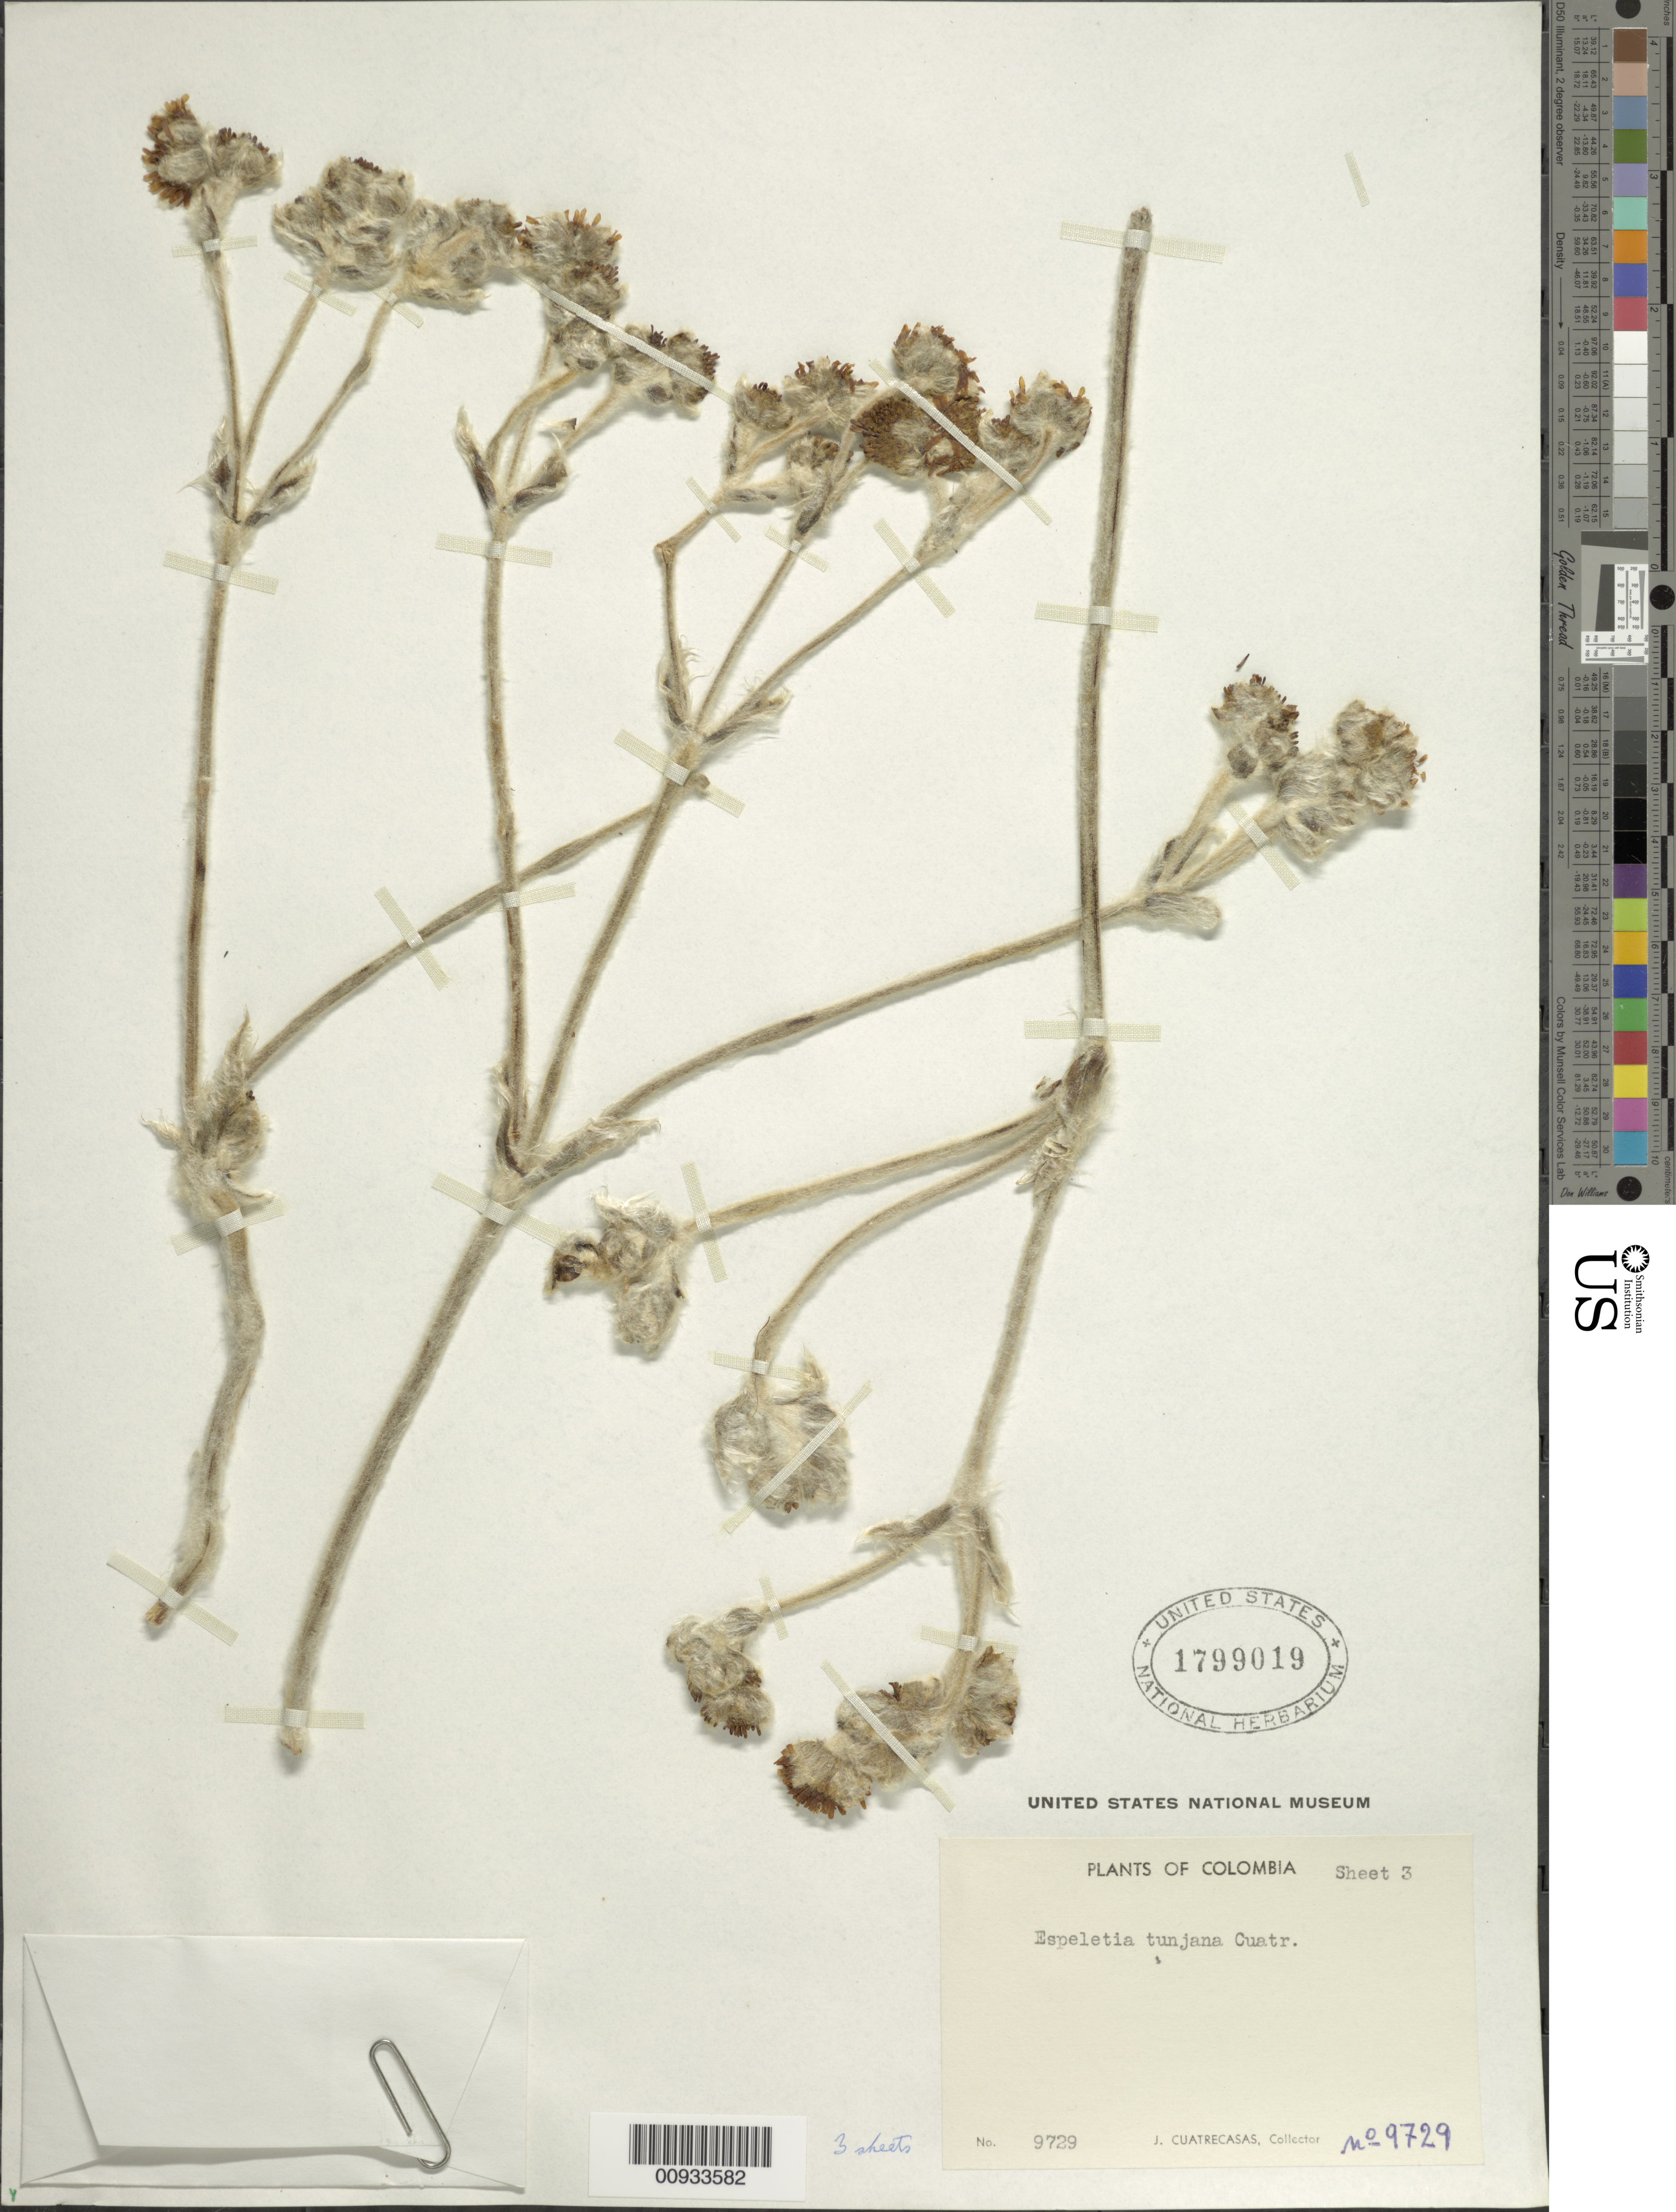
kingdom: Plantae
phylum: Tracheophyta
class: Magnoliopsida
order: Asterales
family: Asteraceae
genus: Espeletia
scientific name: Espeletia tunjana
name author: Cuatrec.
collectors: J. Cuatrecasas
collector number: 9729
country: Colombia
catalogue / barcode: US 1799019